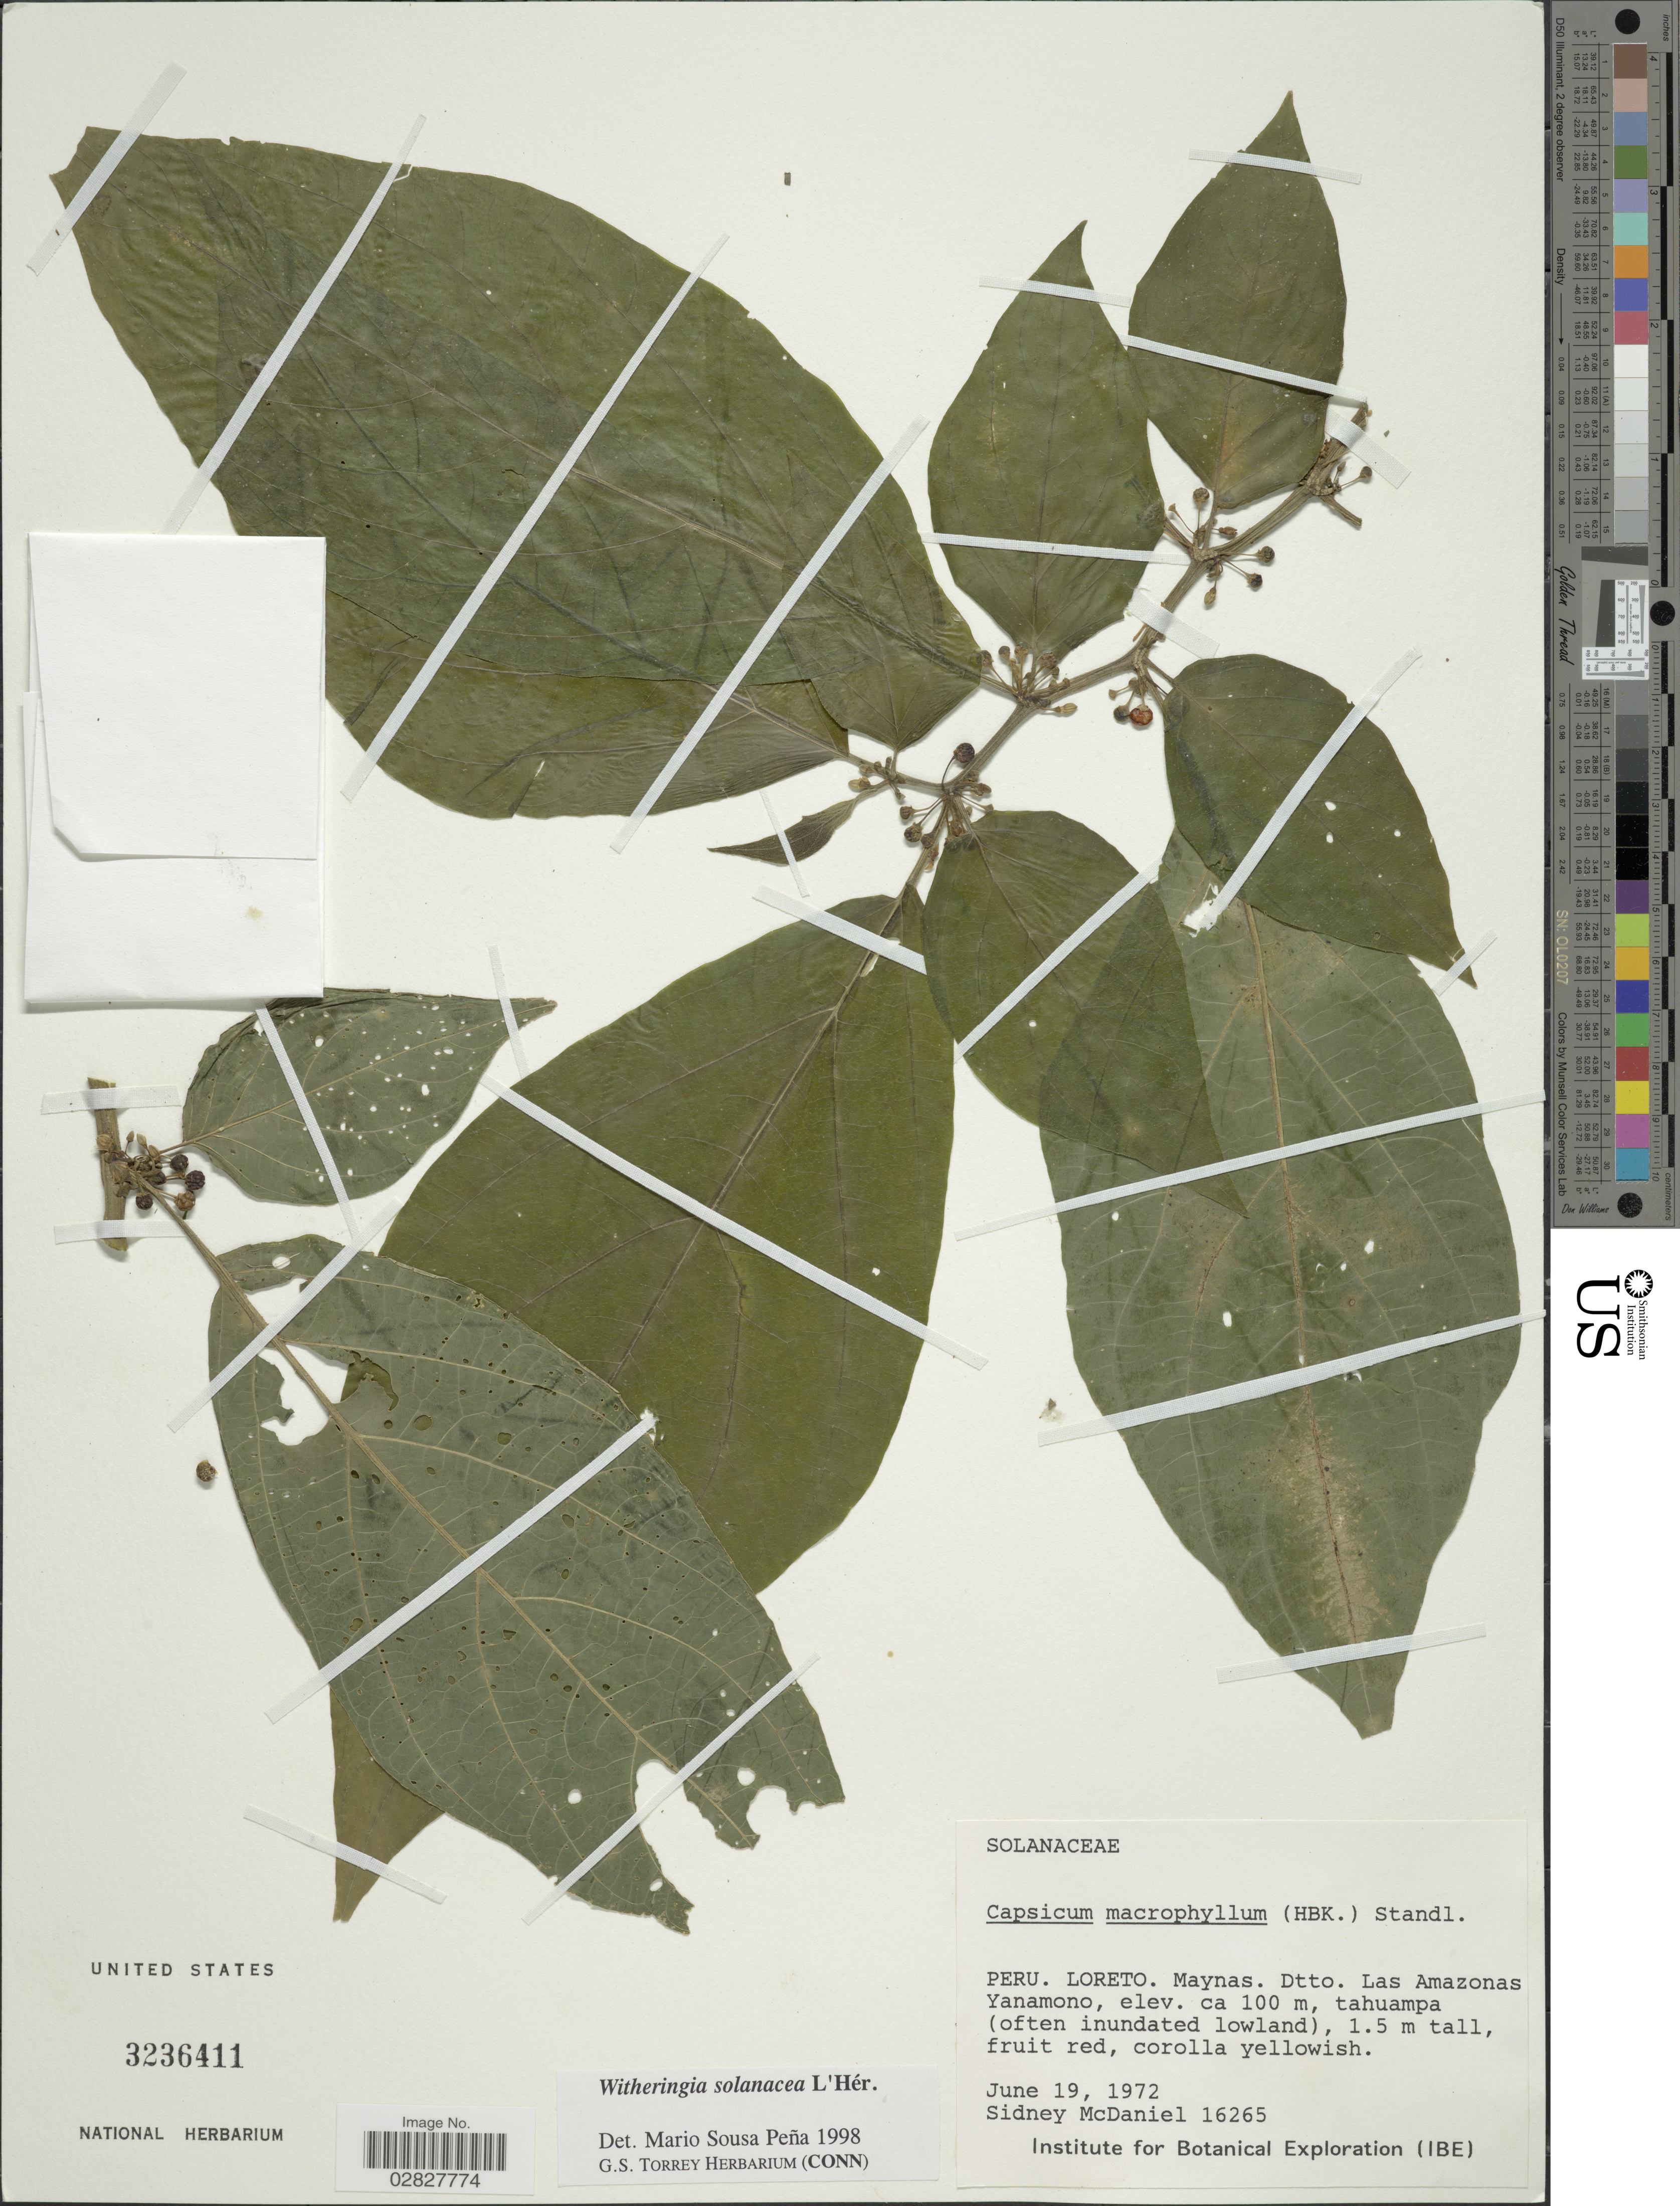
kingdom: Plantae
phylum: Tracheophyta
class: Magnoliopsida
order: Solanales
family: Solanaceae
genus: Witheringia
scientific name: Witheringia solanacea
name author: L'Hér.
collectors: S. McDaniel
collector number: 16265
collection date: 1972-06-19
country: Peru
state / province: Loreto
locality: Maynas. Dtto. Las Amazonas, Yanamono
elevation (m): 100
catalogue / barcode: US 3236411